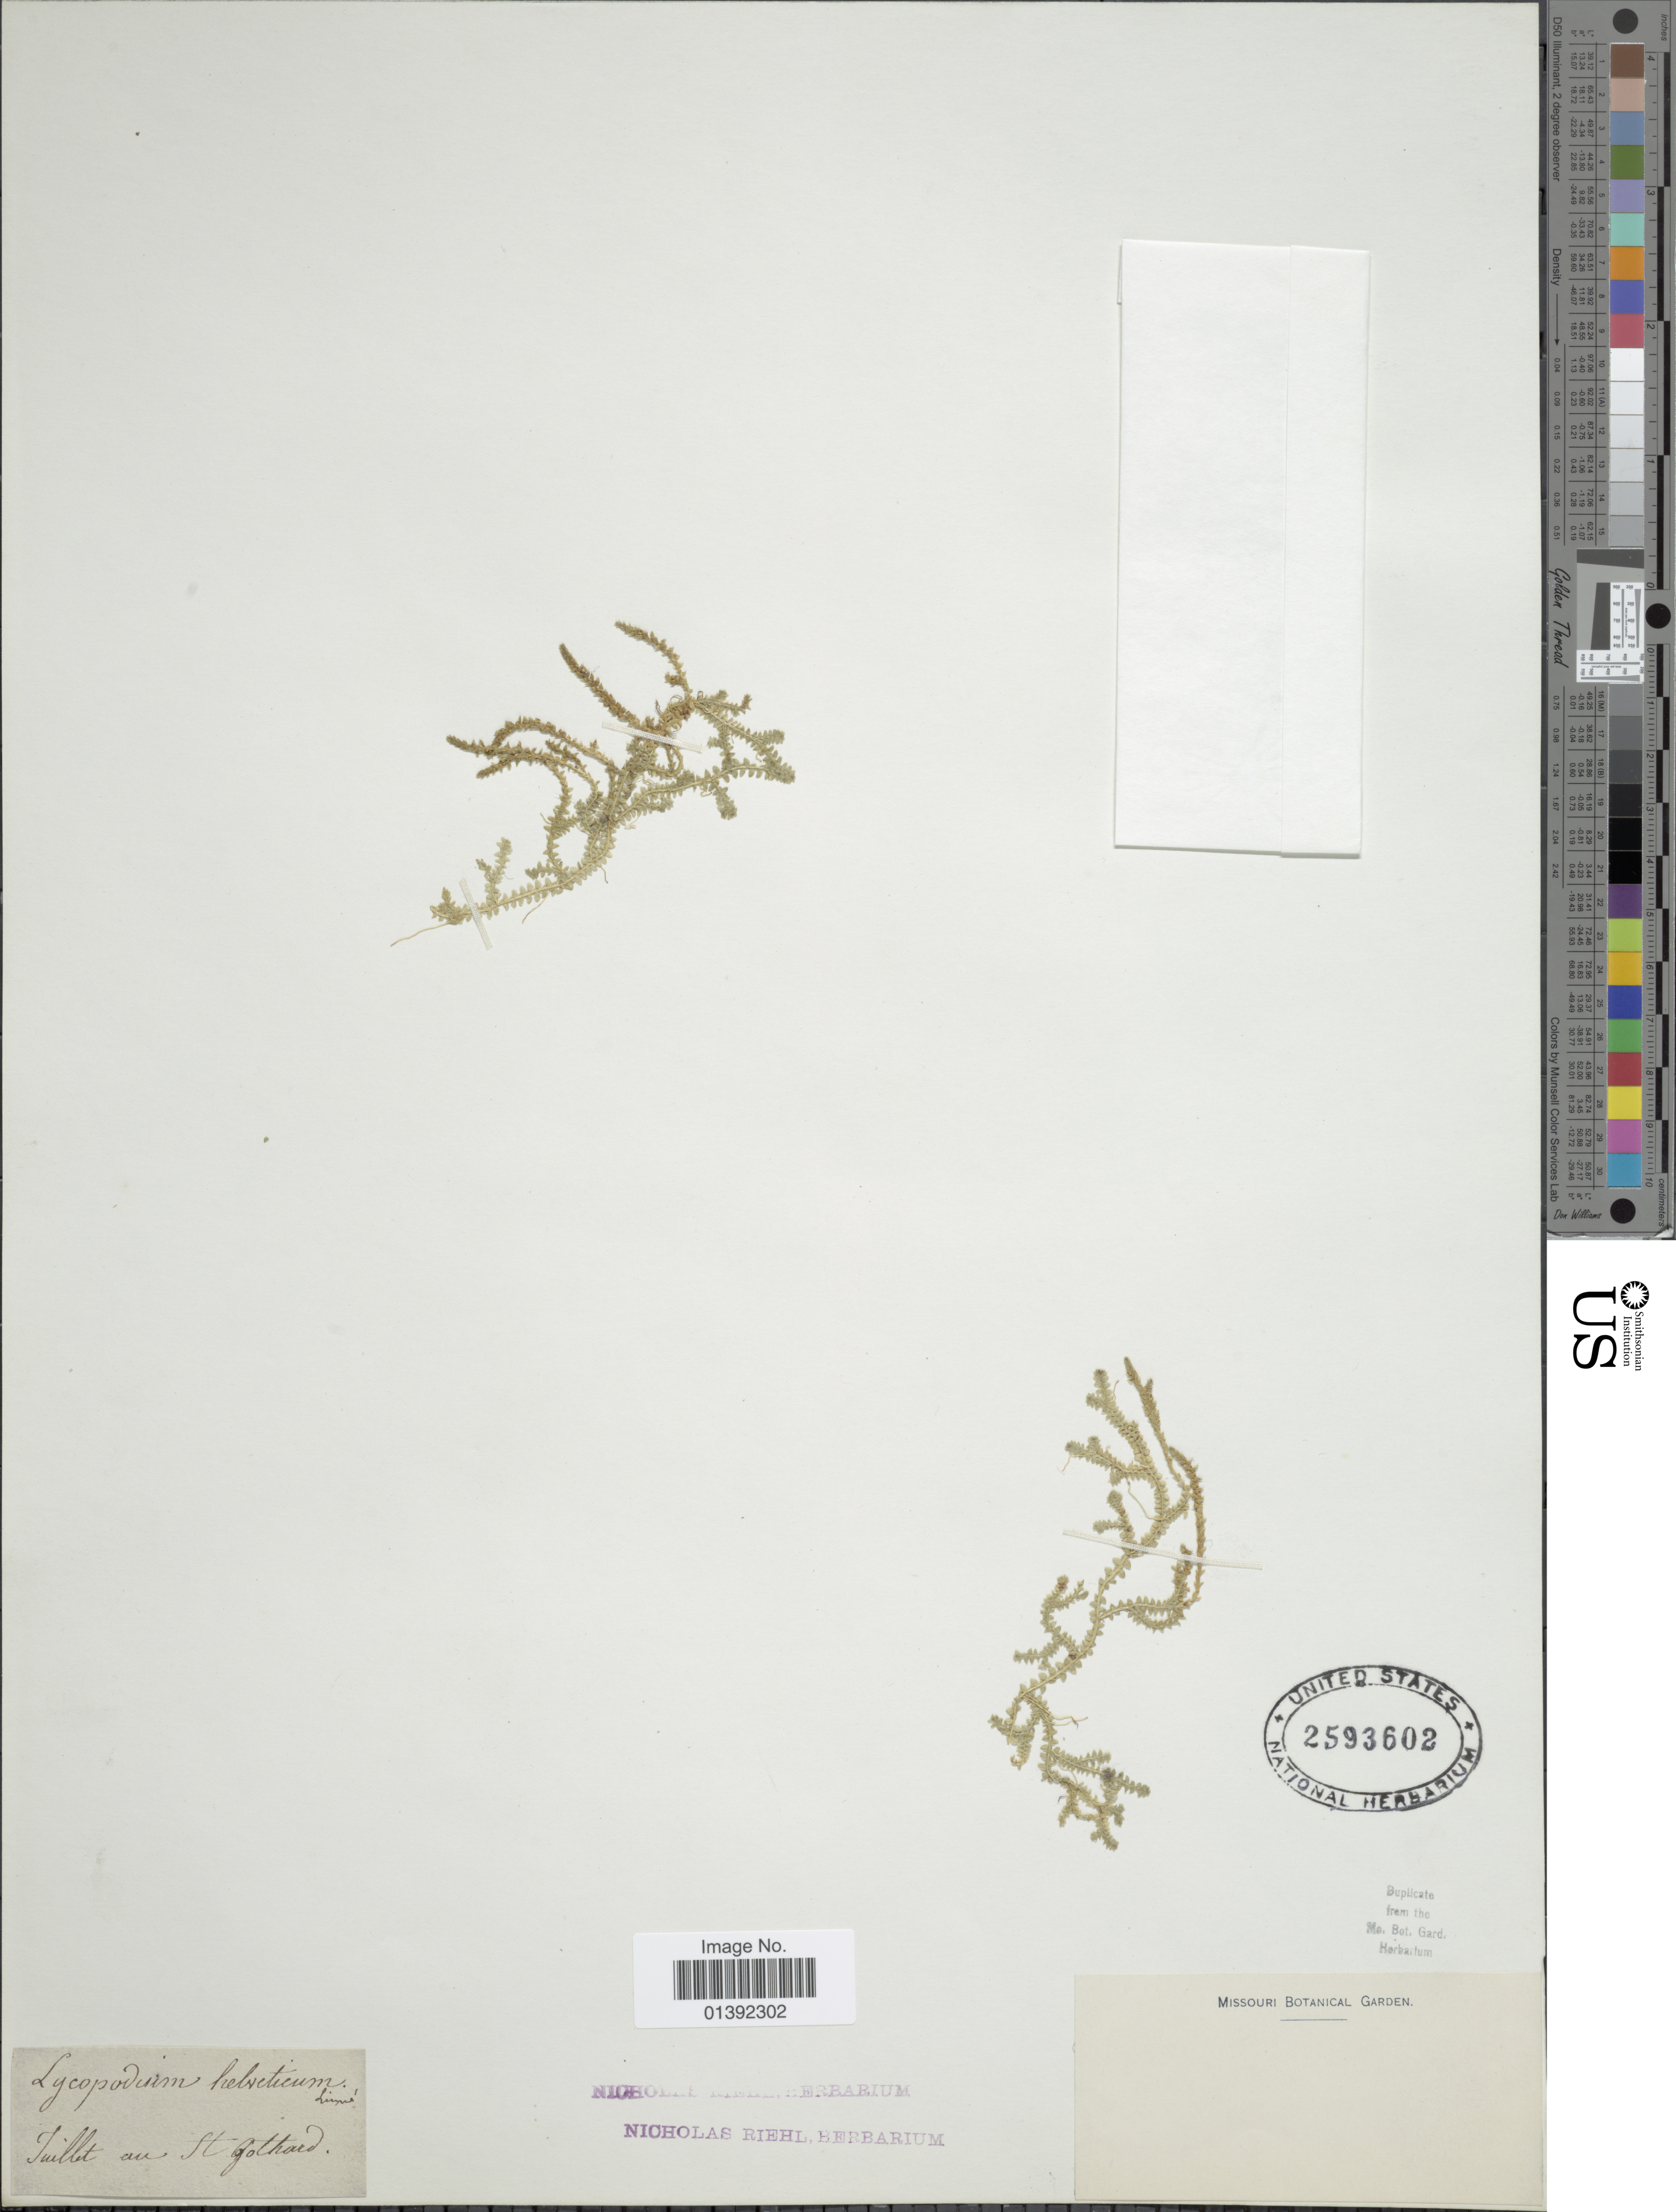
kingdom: Plantae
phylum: Tracheophyta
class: Lycopodiopsida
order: Selaginellales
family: Selaginellaceae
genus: Selaginella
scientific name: Selaginella helvetica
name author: (L.) Spring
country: Switzerland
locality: Au St. Gothard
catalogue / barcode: US 2593602